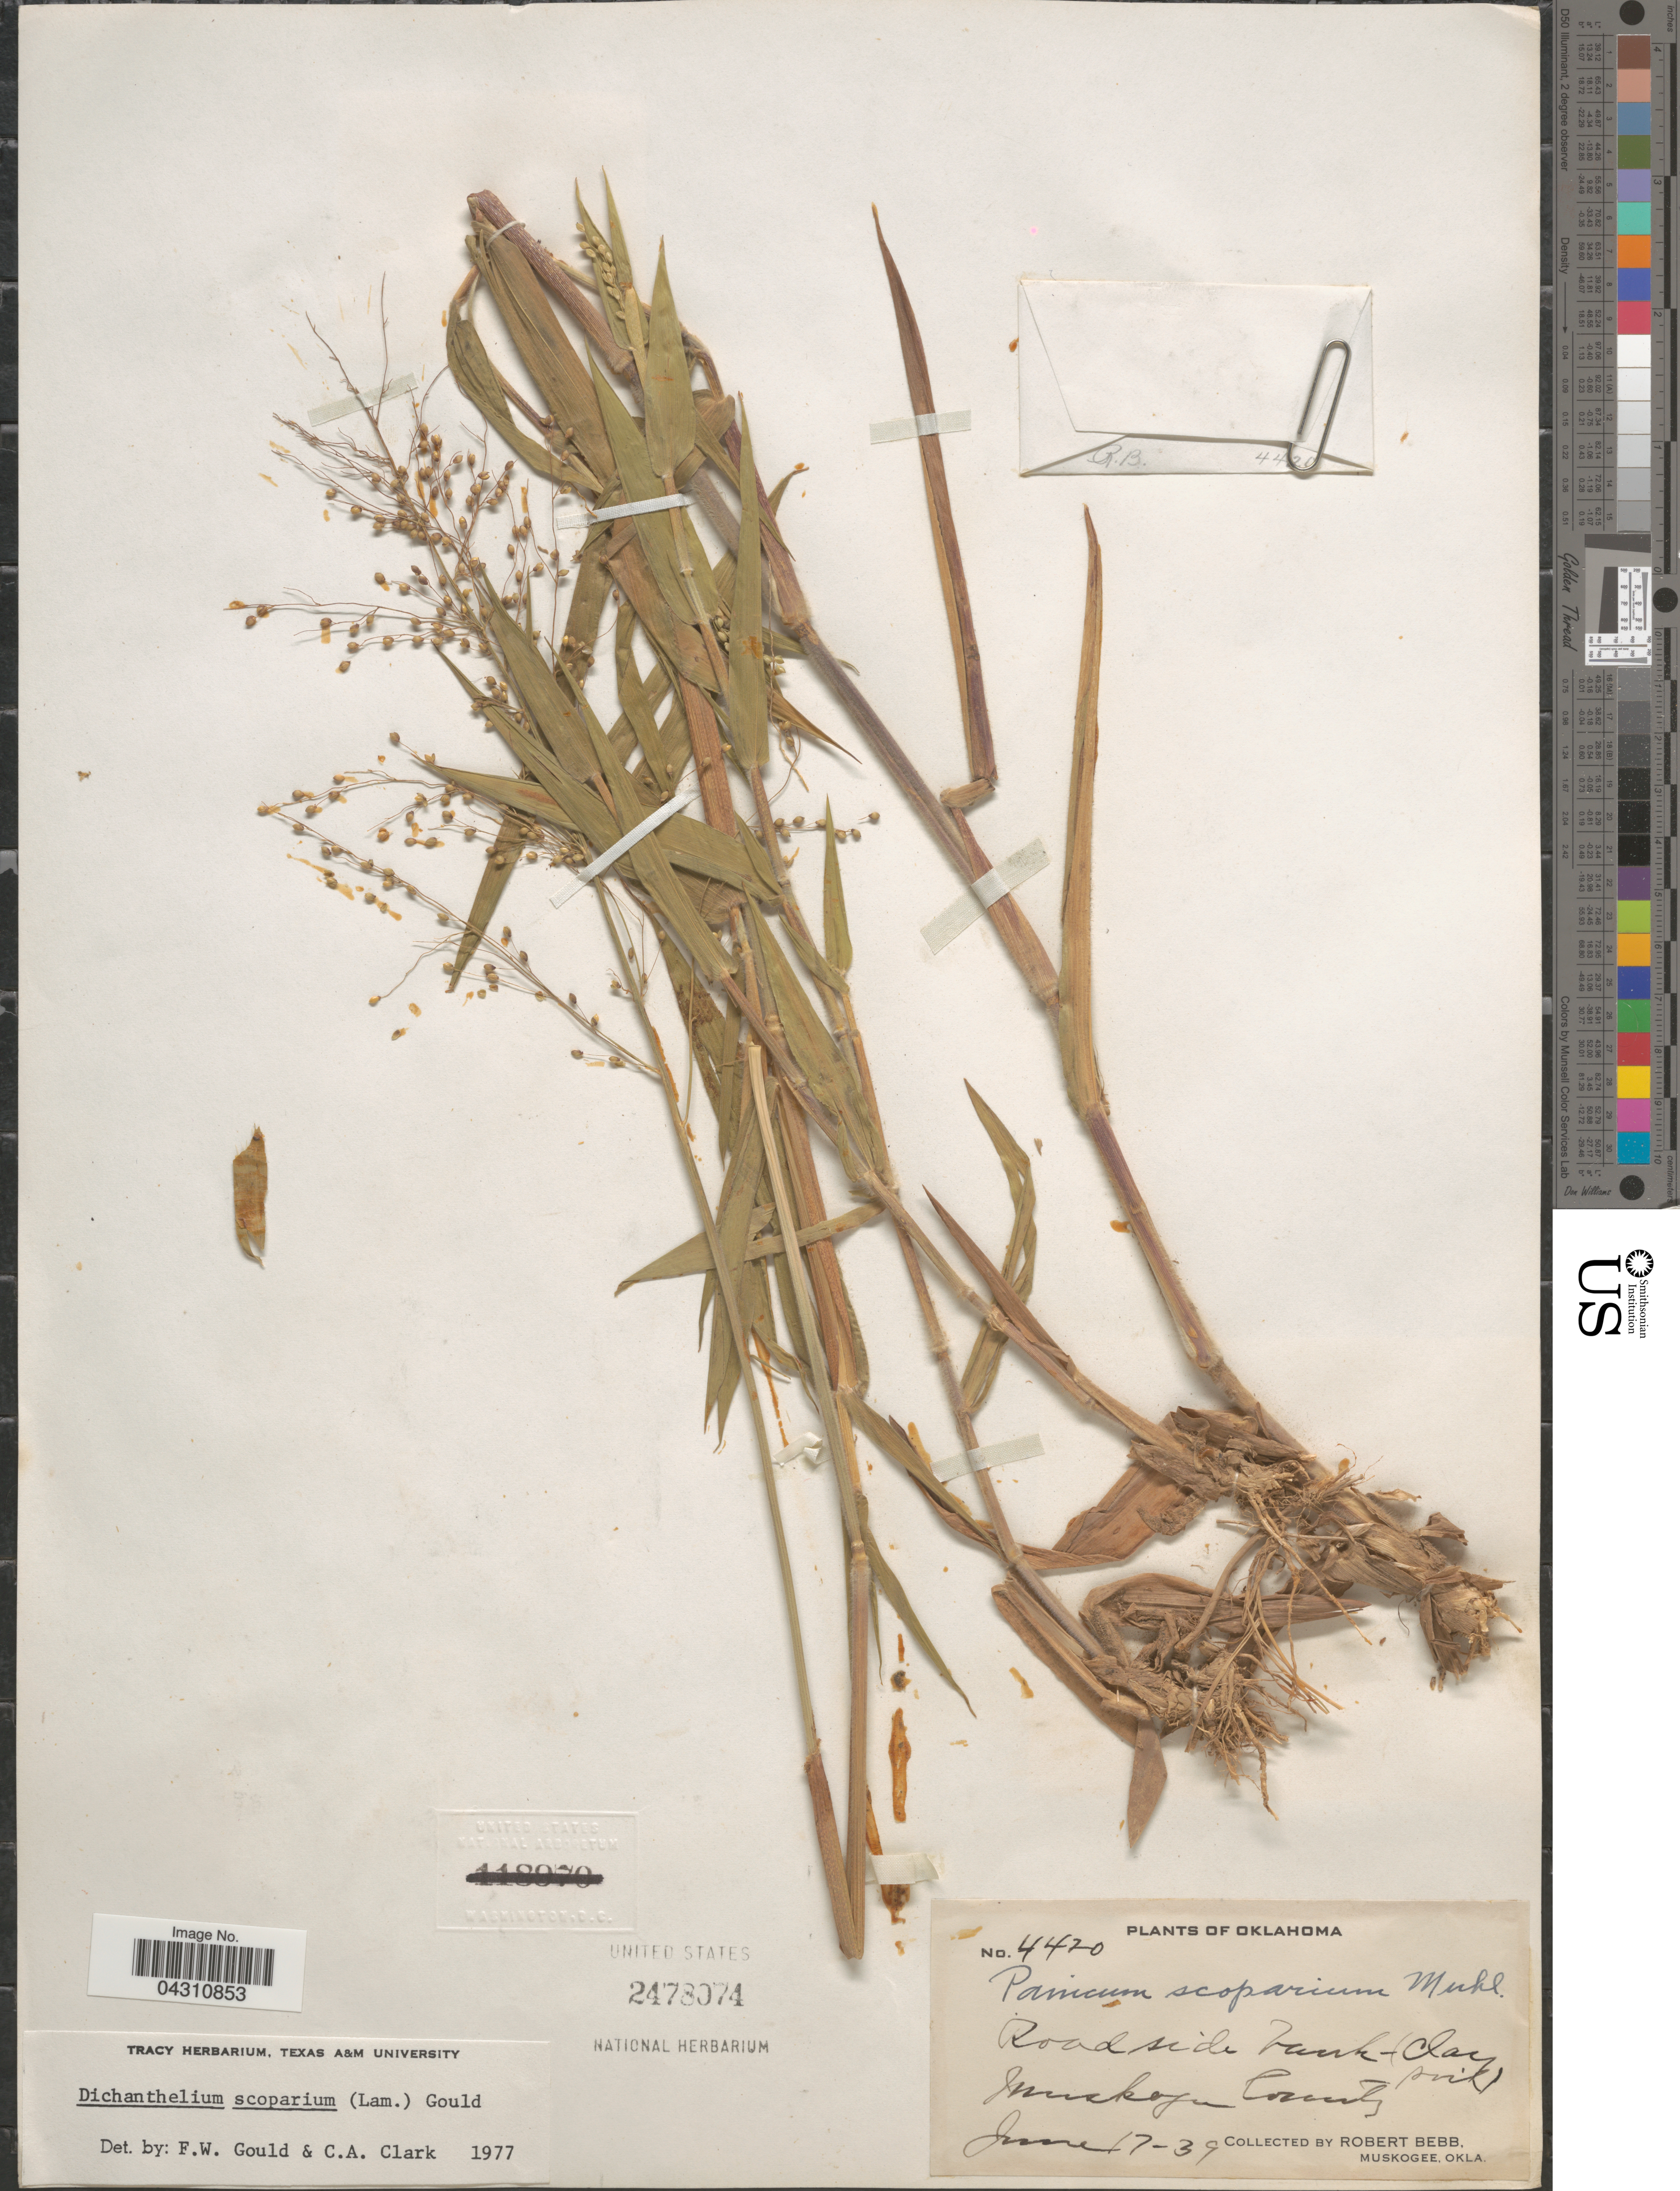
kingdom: Plantae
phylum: Tracheophyta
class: Liliopsida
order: Poales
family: Poaceae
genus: Dichanthelium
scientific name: Dichanthelium scoparium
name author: (Lam.) Gould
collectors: R. Bebb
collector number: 4420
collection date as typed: Transcribed d/m/y: 17/6/39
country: United States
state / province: Oklahoma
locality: Muskogee County.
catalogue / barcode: US 2478074